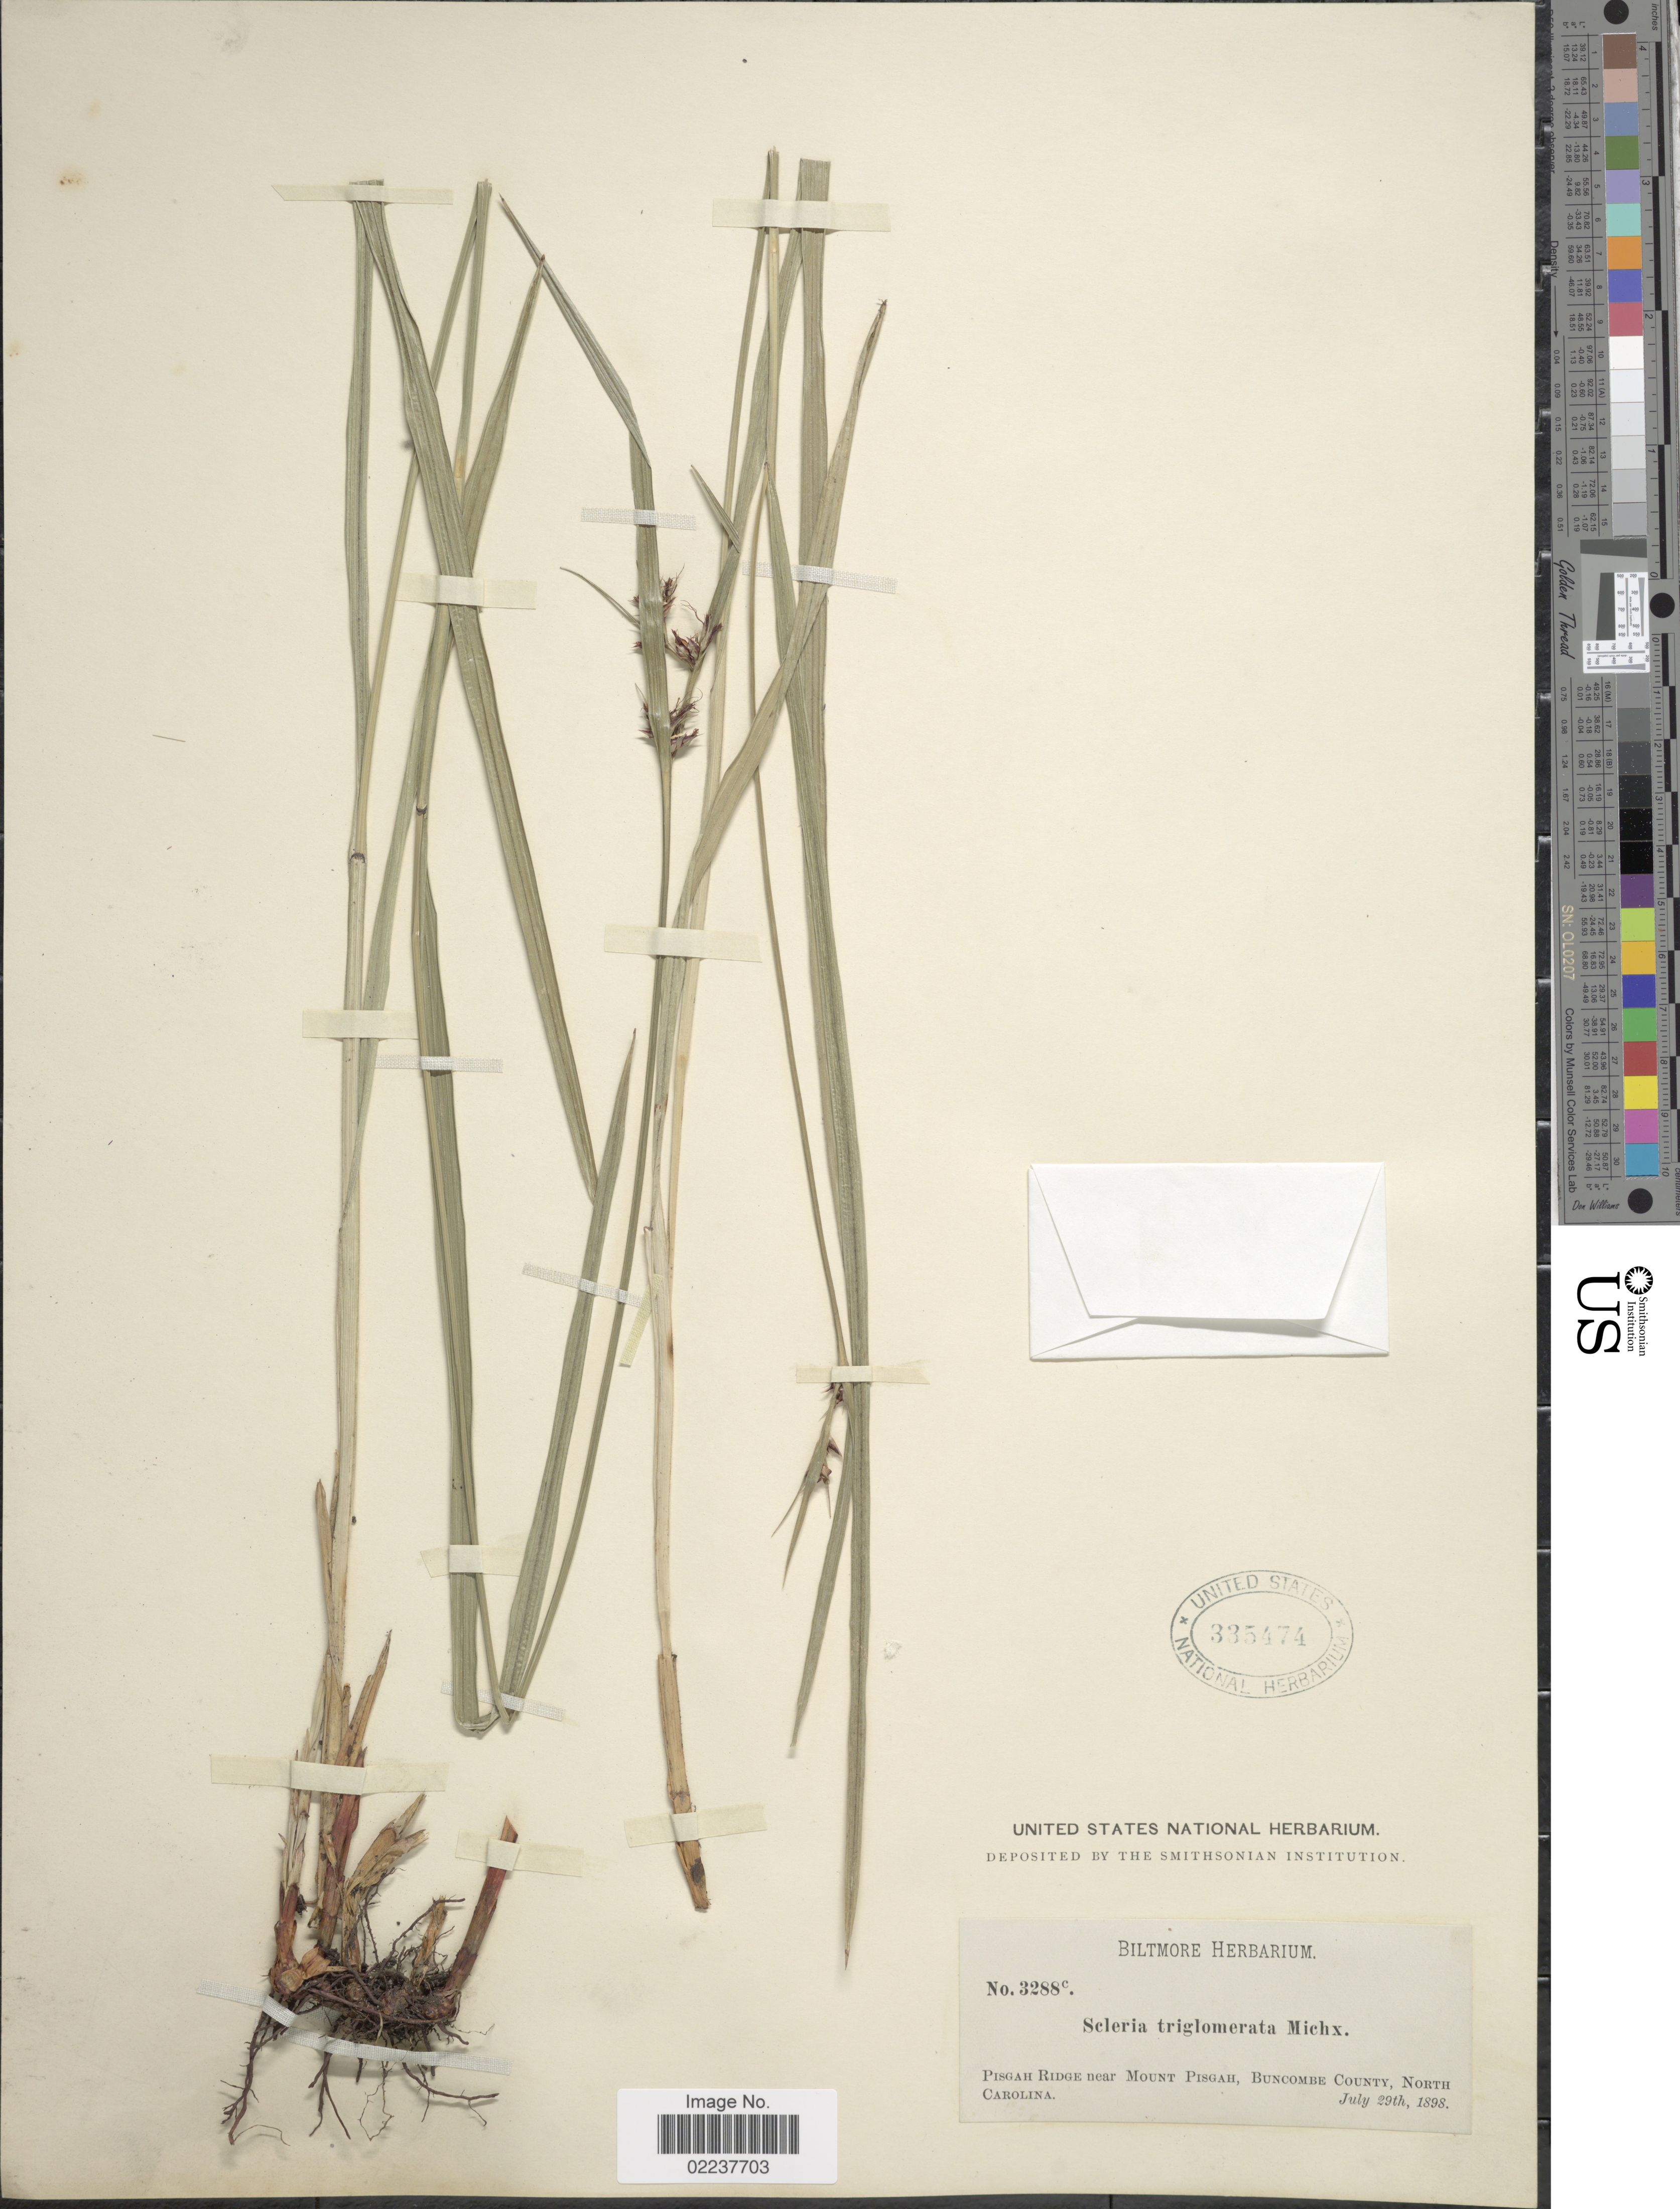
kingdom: Plantae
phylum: Tracheophyta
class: Liliopsida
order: Poales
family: Cyperaceae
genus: Scleria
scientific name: Scleria triglomerata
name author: Michx.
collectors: ex herb. Biltmore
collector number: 3288c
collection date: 1898-07-29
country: United States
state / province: North Carolina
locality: Pisgah Ridge near Mount Pisgah, Buncombe County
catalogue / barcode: US 335474